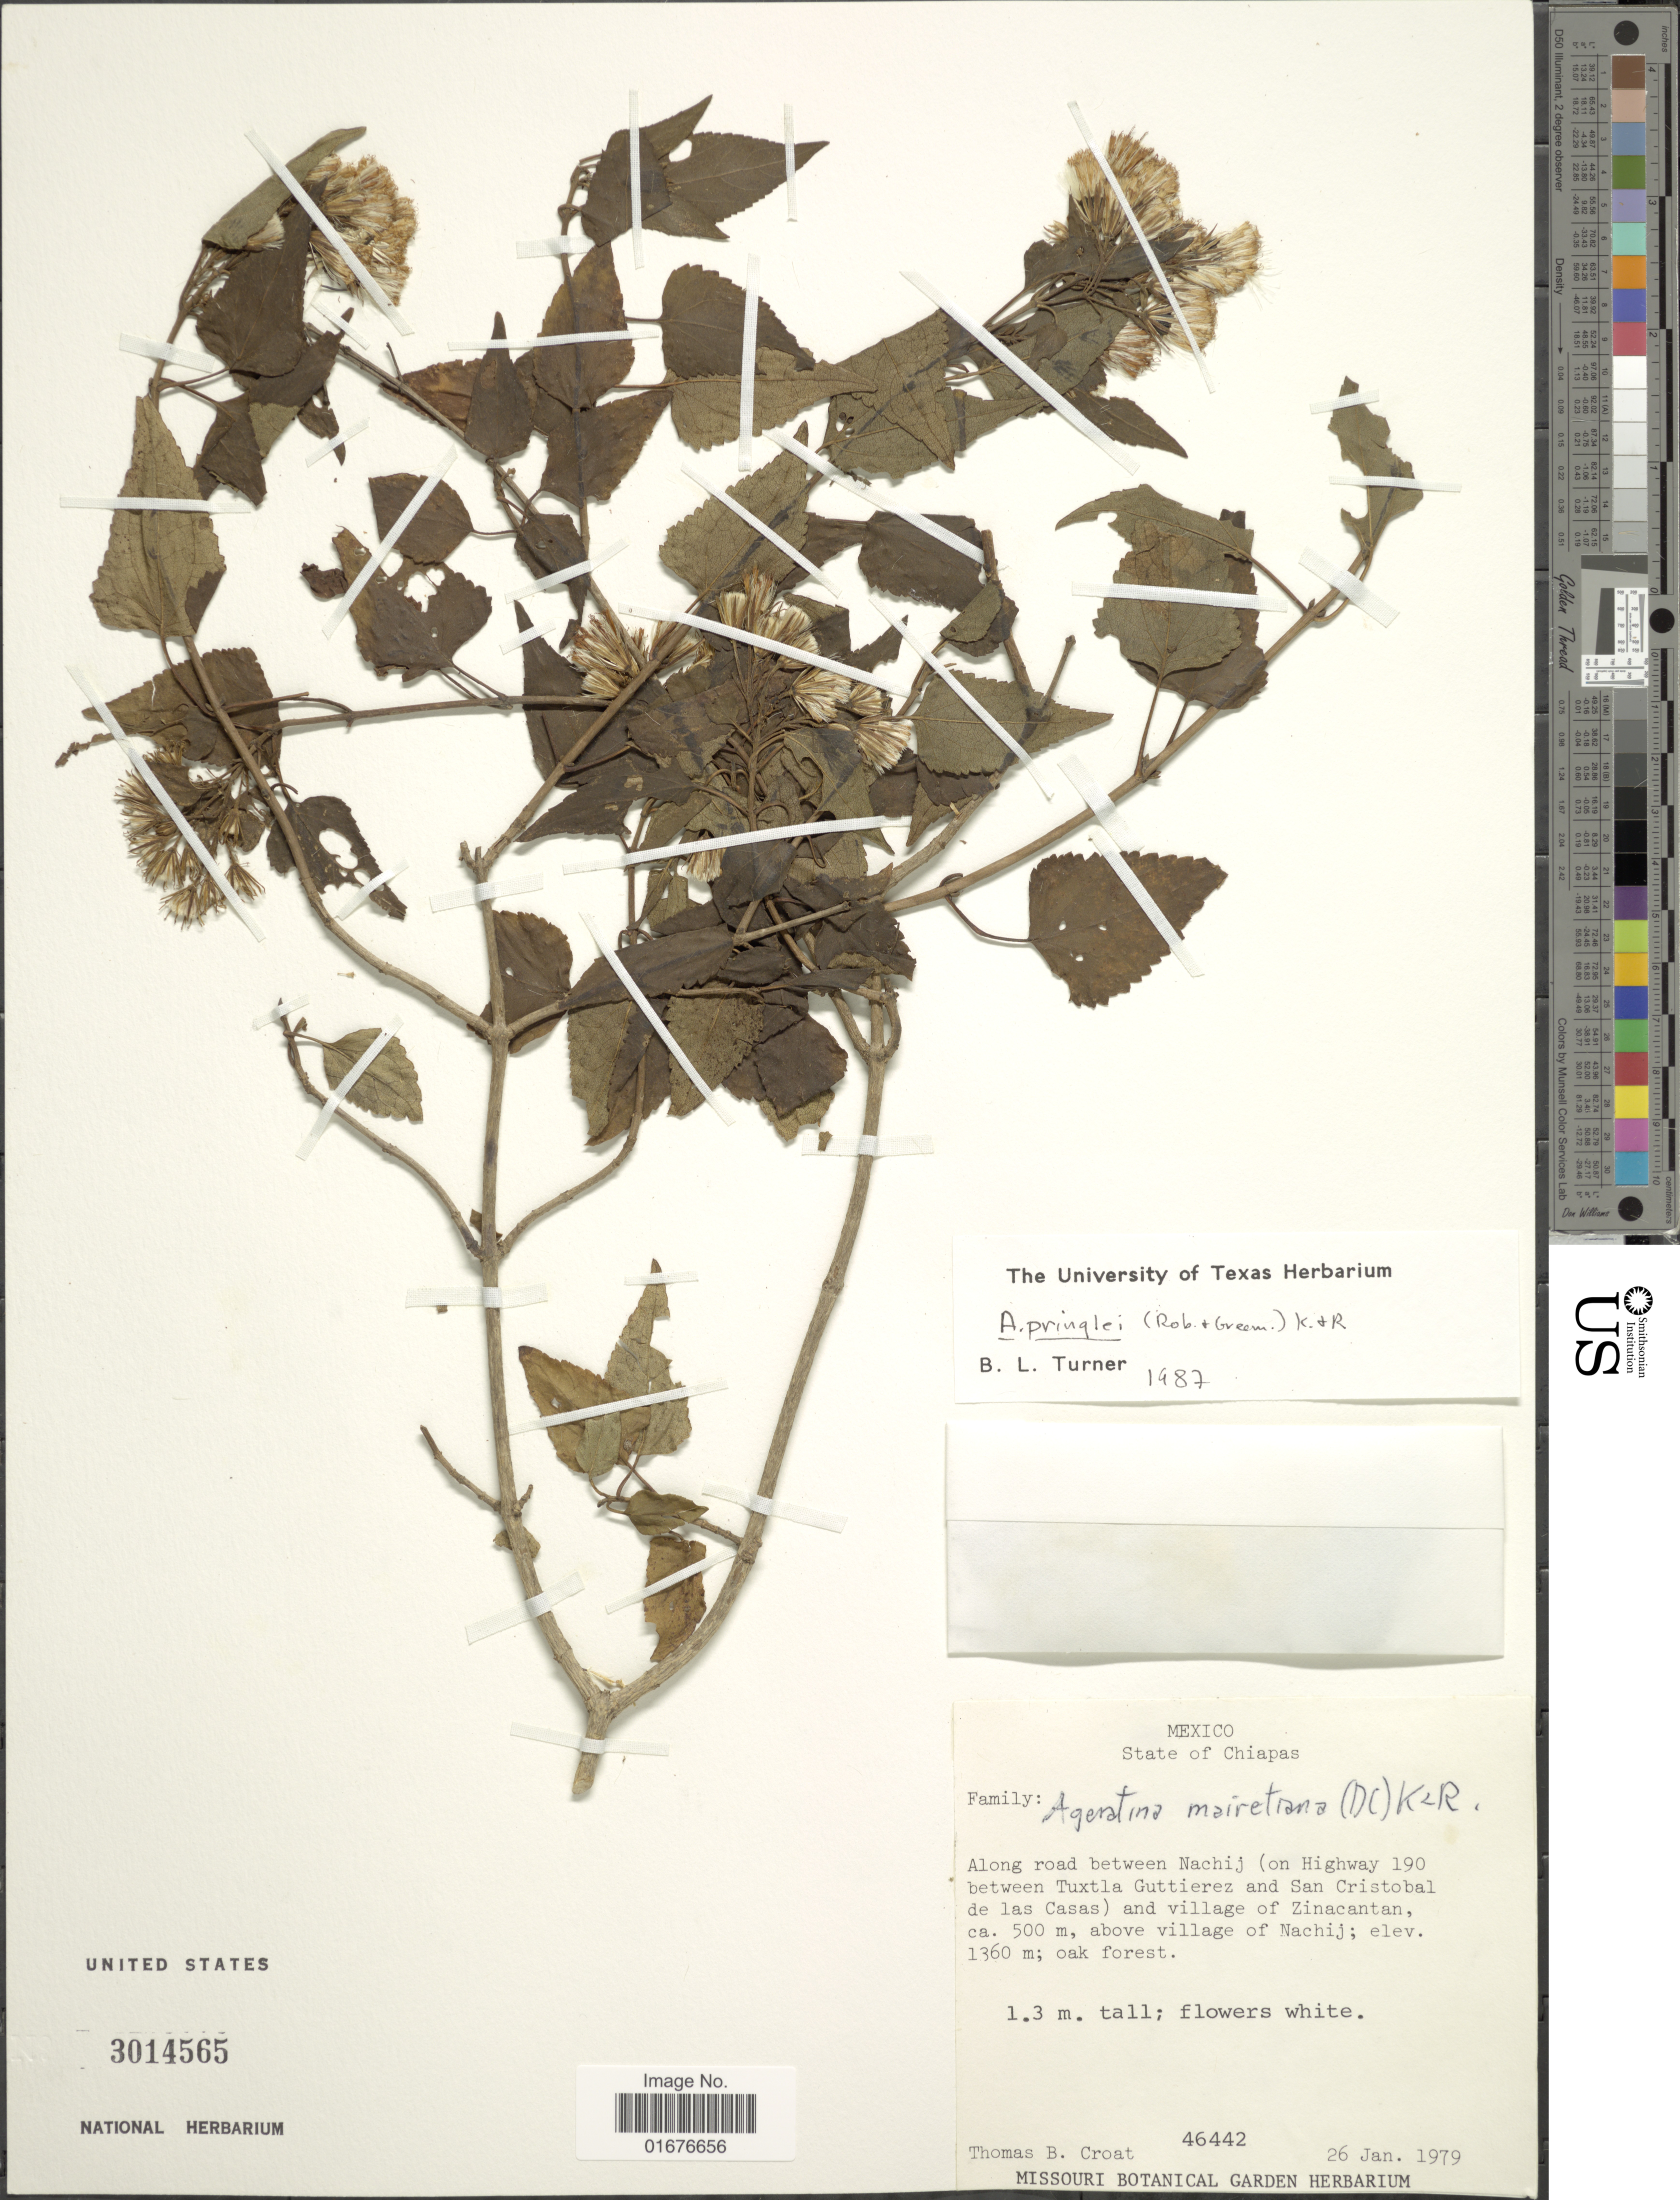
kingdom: Plantae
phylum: Tracheophyta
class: Magnoliopsida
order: Asterales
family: Asteraceae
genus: Ageratina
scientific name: Ageratina pringlei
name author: (B.L. Rob. & Greenm.) R.M. King & H. Rob.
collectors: T. B. Croat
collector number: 46442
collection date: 1979-01-26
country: Mexico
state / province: Chiapas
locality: Along the road between Nachij (on Highway 190 between Tuxtla Guttierez and San Cristobal de las Casas) and village of Zinacantan, CA. 500 m, above village of Nachij; oak forest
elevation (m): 1360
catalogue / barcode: US 3014565